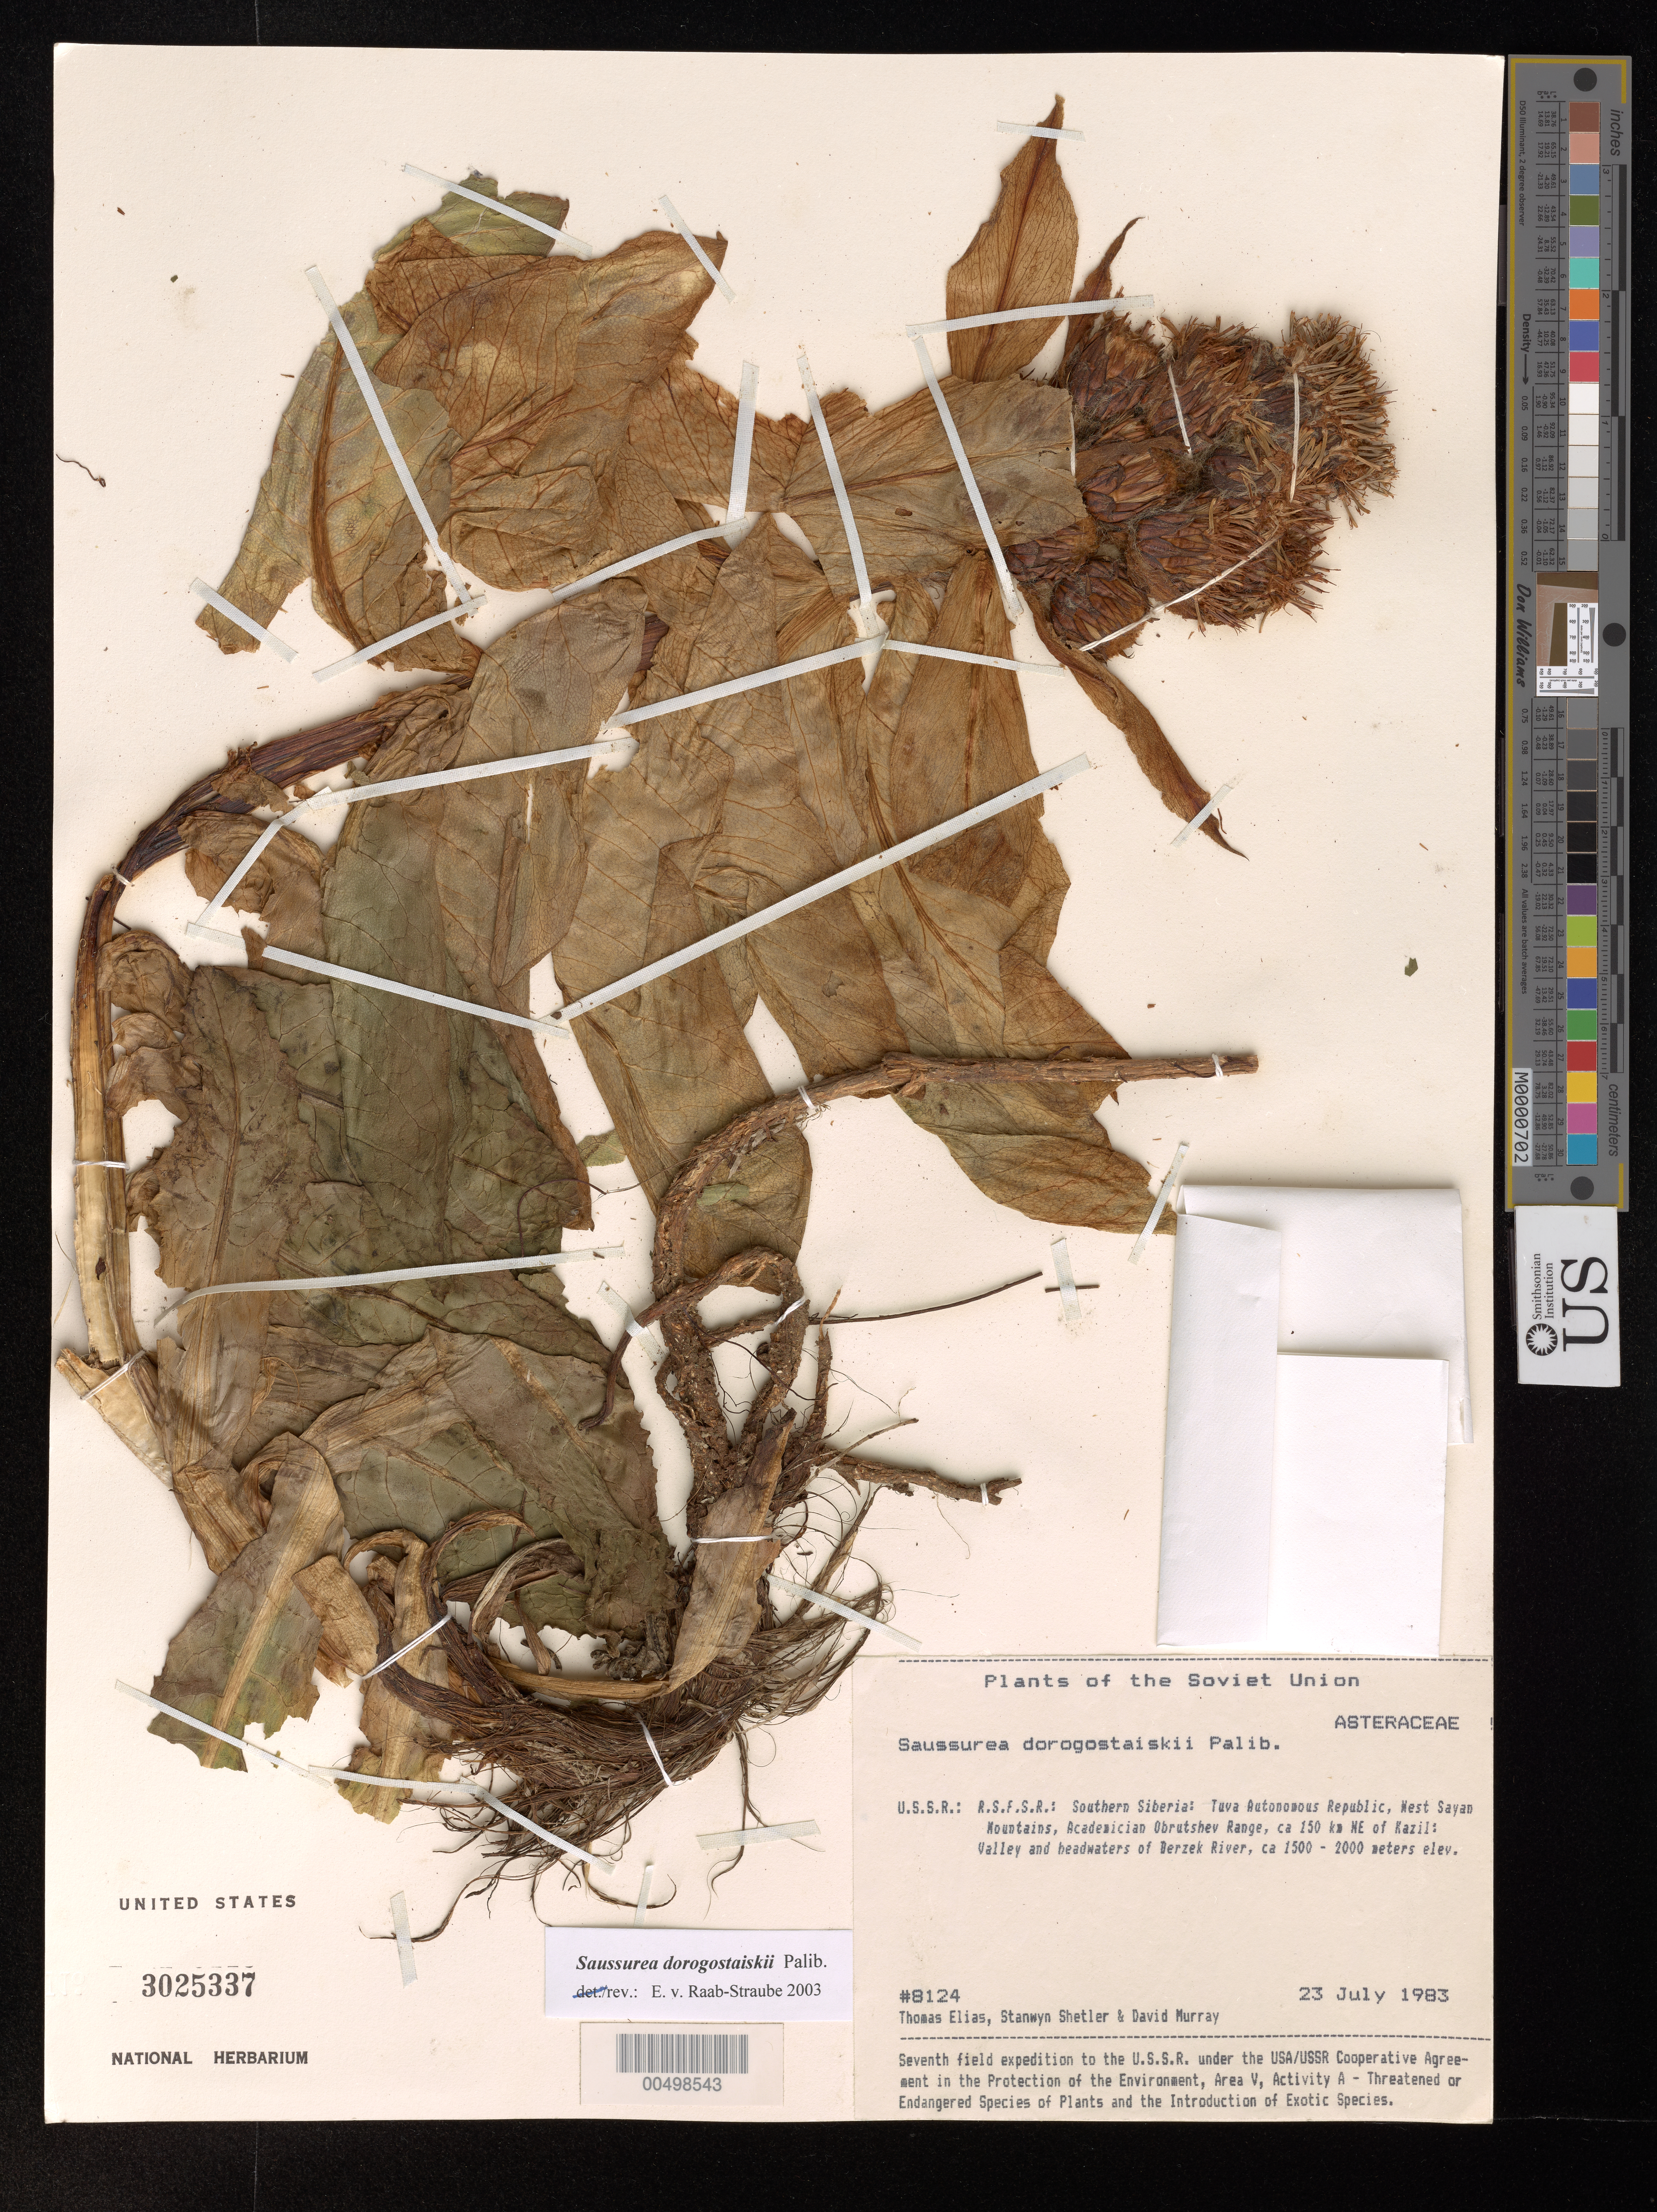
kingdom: Plantae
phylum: Tracheophyta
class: Magnoliopsida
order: Asterales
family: Asteraceae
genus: Saussurea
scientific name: Saussurea dorogostaiskii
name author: Palib.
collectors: T. Elias, S. Shetler & D. F. Murray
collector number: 8124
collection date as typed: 23 Jul 1983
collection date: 1983-07-23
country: Russian Federation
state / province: Tuva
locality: West Sayan Mountains, Academician Obrutshev Range, ca. 150 km NE of Kazil [Kyzyl], Derzek River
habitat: valley and headwaters of river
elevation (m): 1500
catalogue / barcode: US 3025337